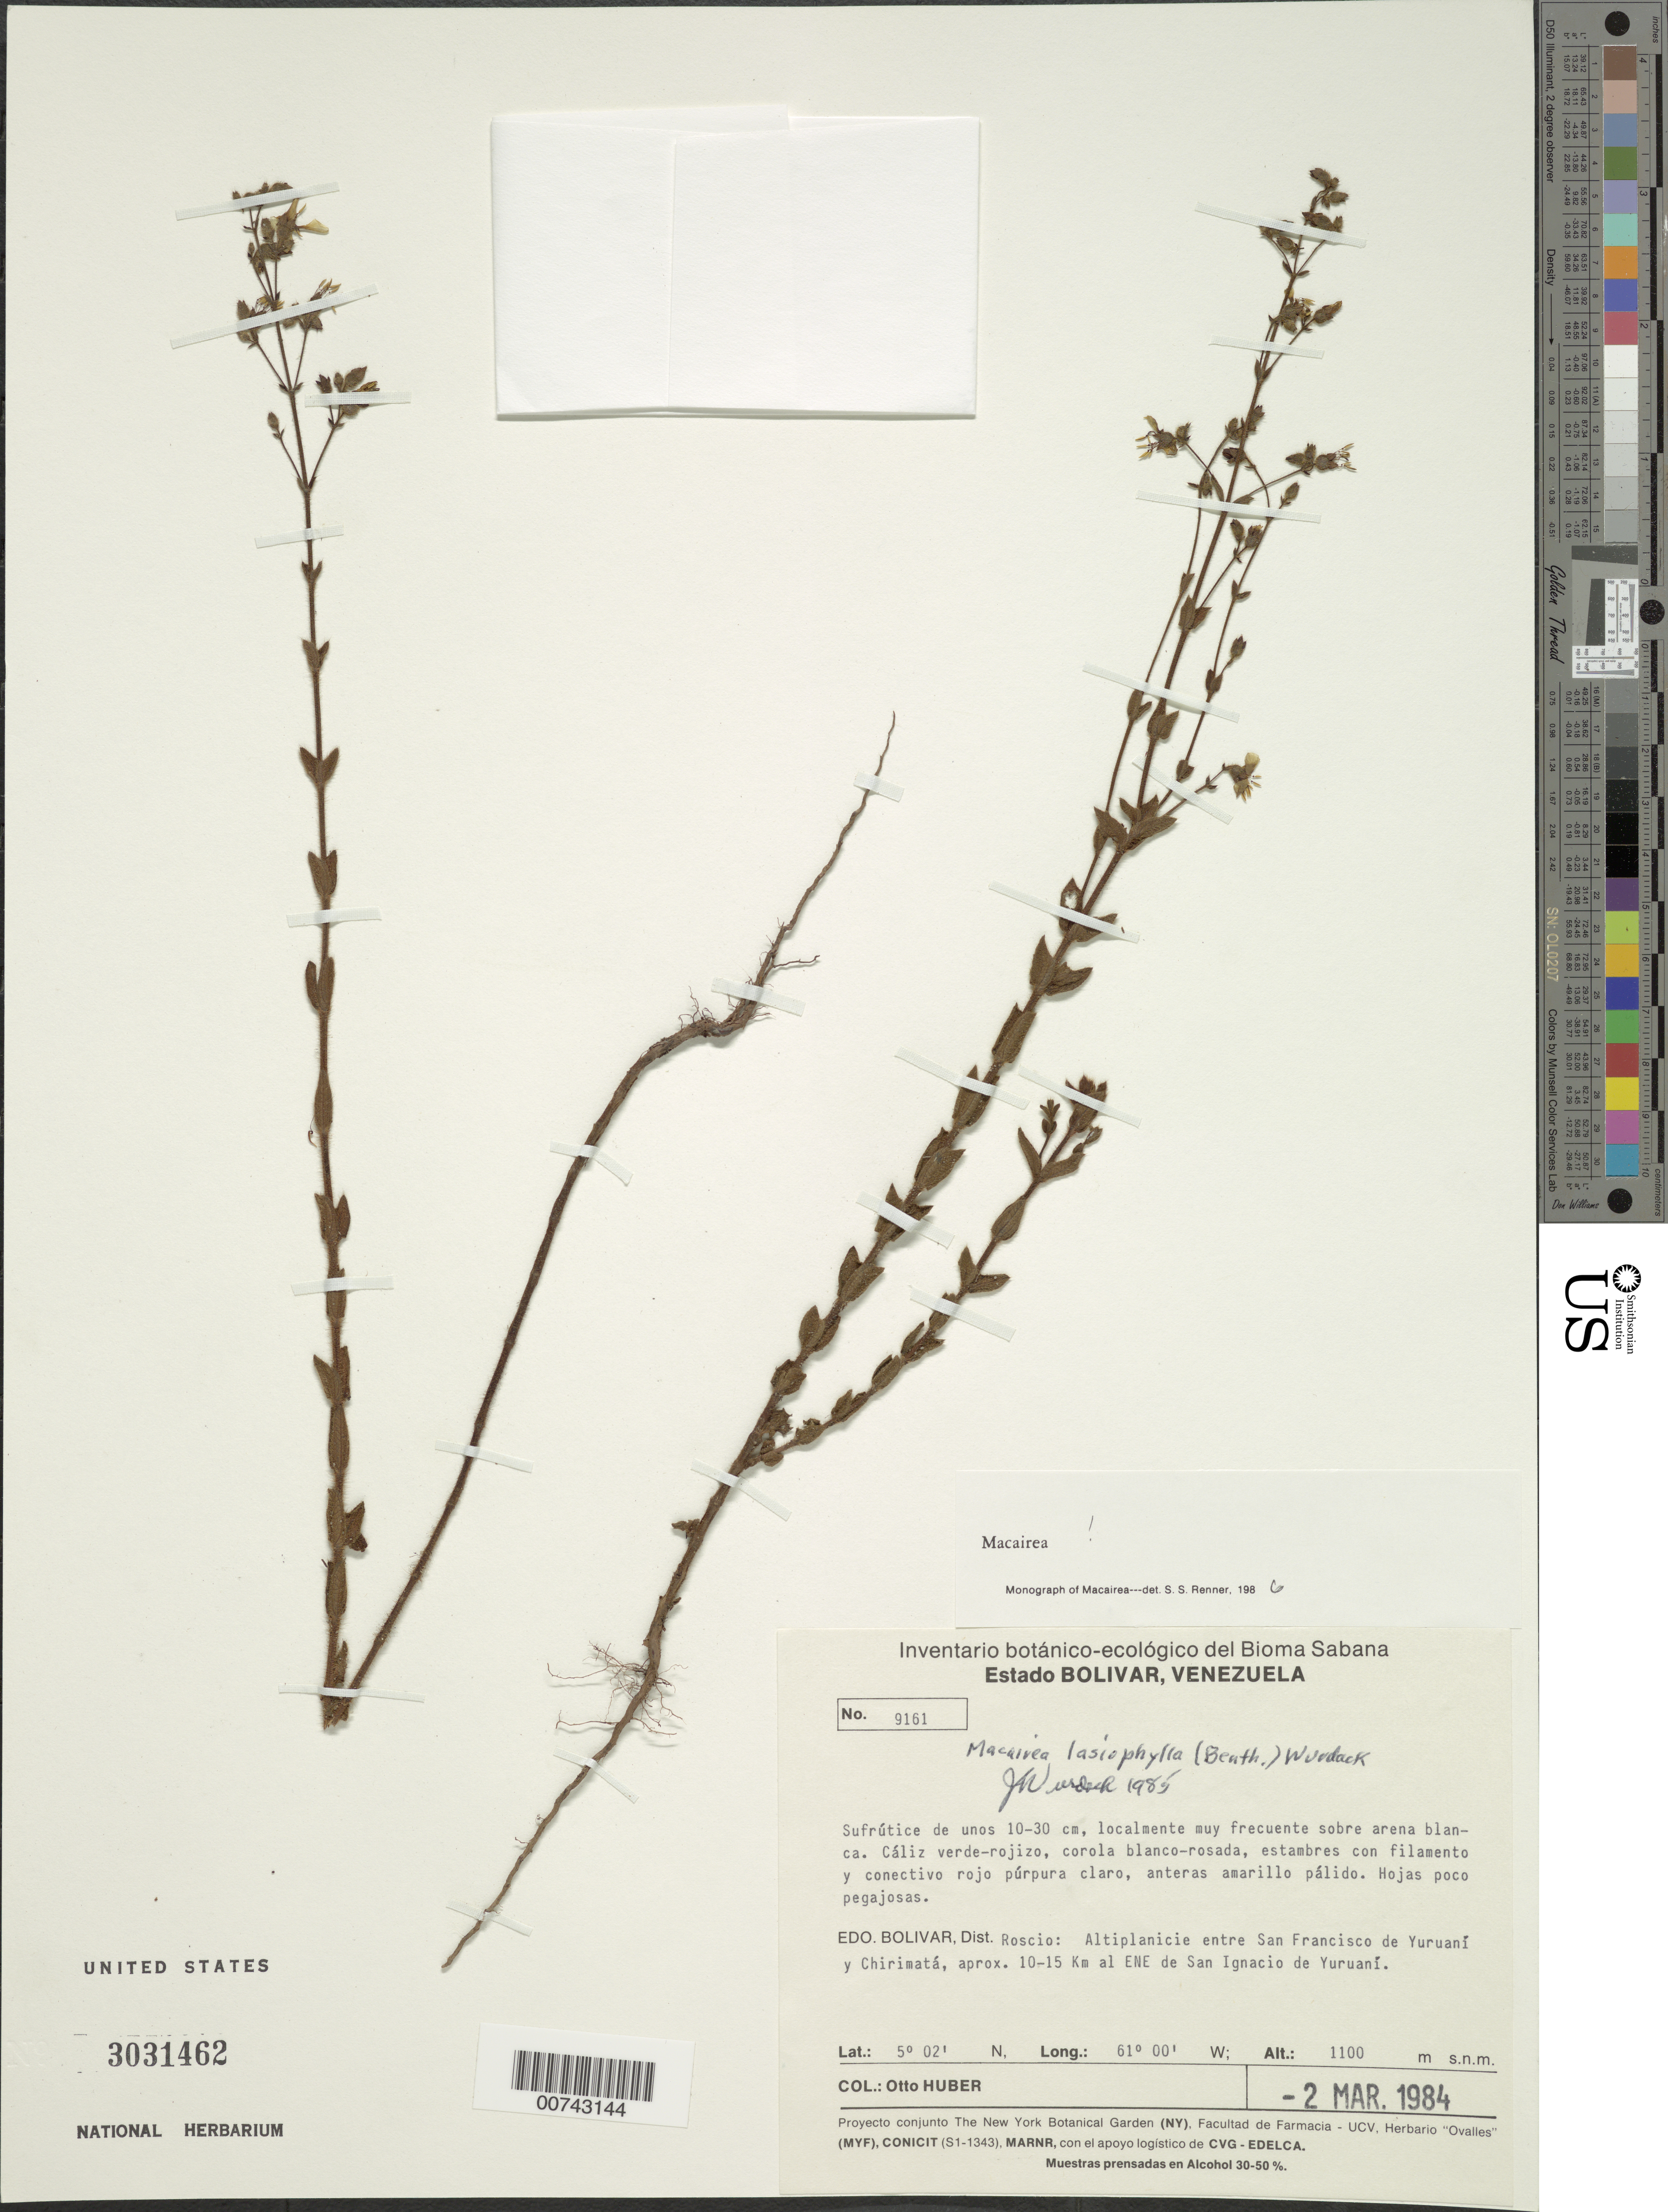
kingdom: Plantae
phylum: Tracheophyta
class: Magnoliopsida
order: Myrtales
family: Melastomataceae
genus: Macairea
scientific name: Macairea lasiophylla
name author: (Benth.) Wurdack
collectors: O. Huber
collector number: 9161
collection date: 1984-03-02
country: Venezuela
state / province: Bolivar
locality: Dist. Roscio: Altiplanicie entre San Francisco de Yuruaní y Chirimatá, approx. 10-15 Km al ENE de San Ignacio de Yuruaní.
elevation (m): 1100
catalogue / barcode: US 3031462